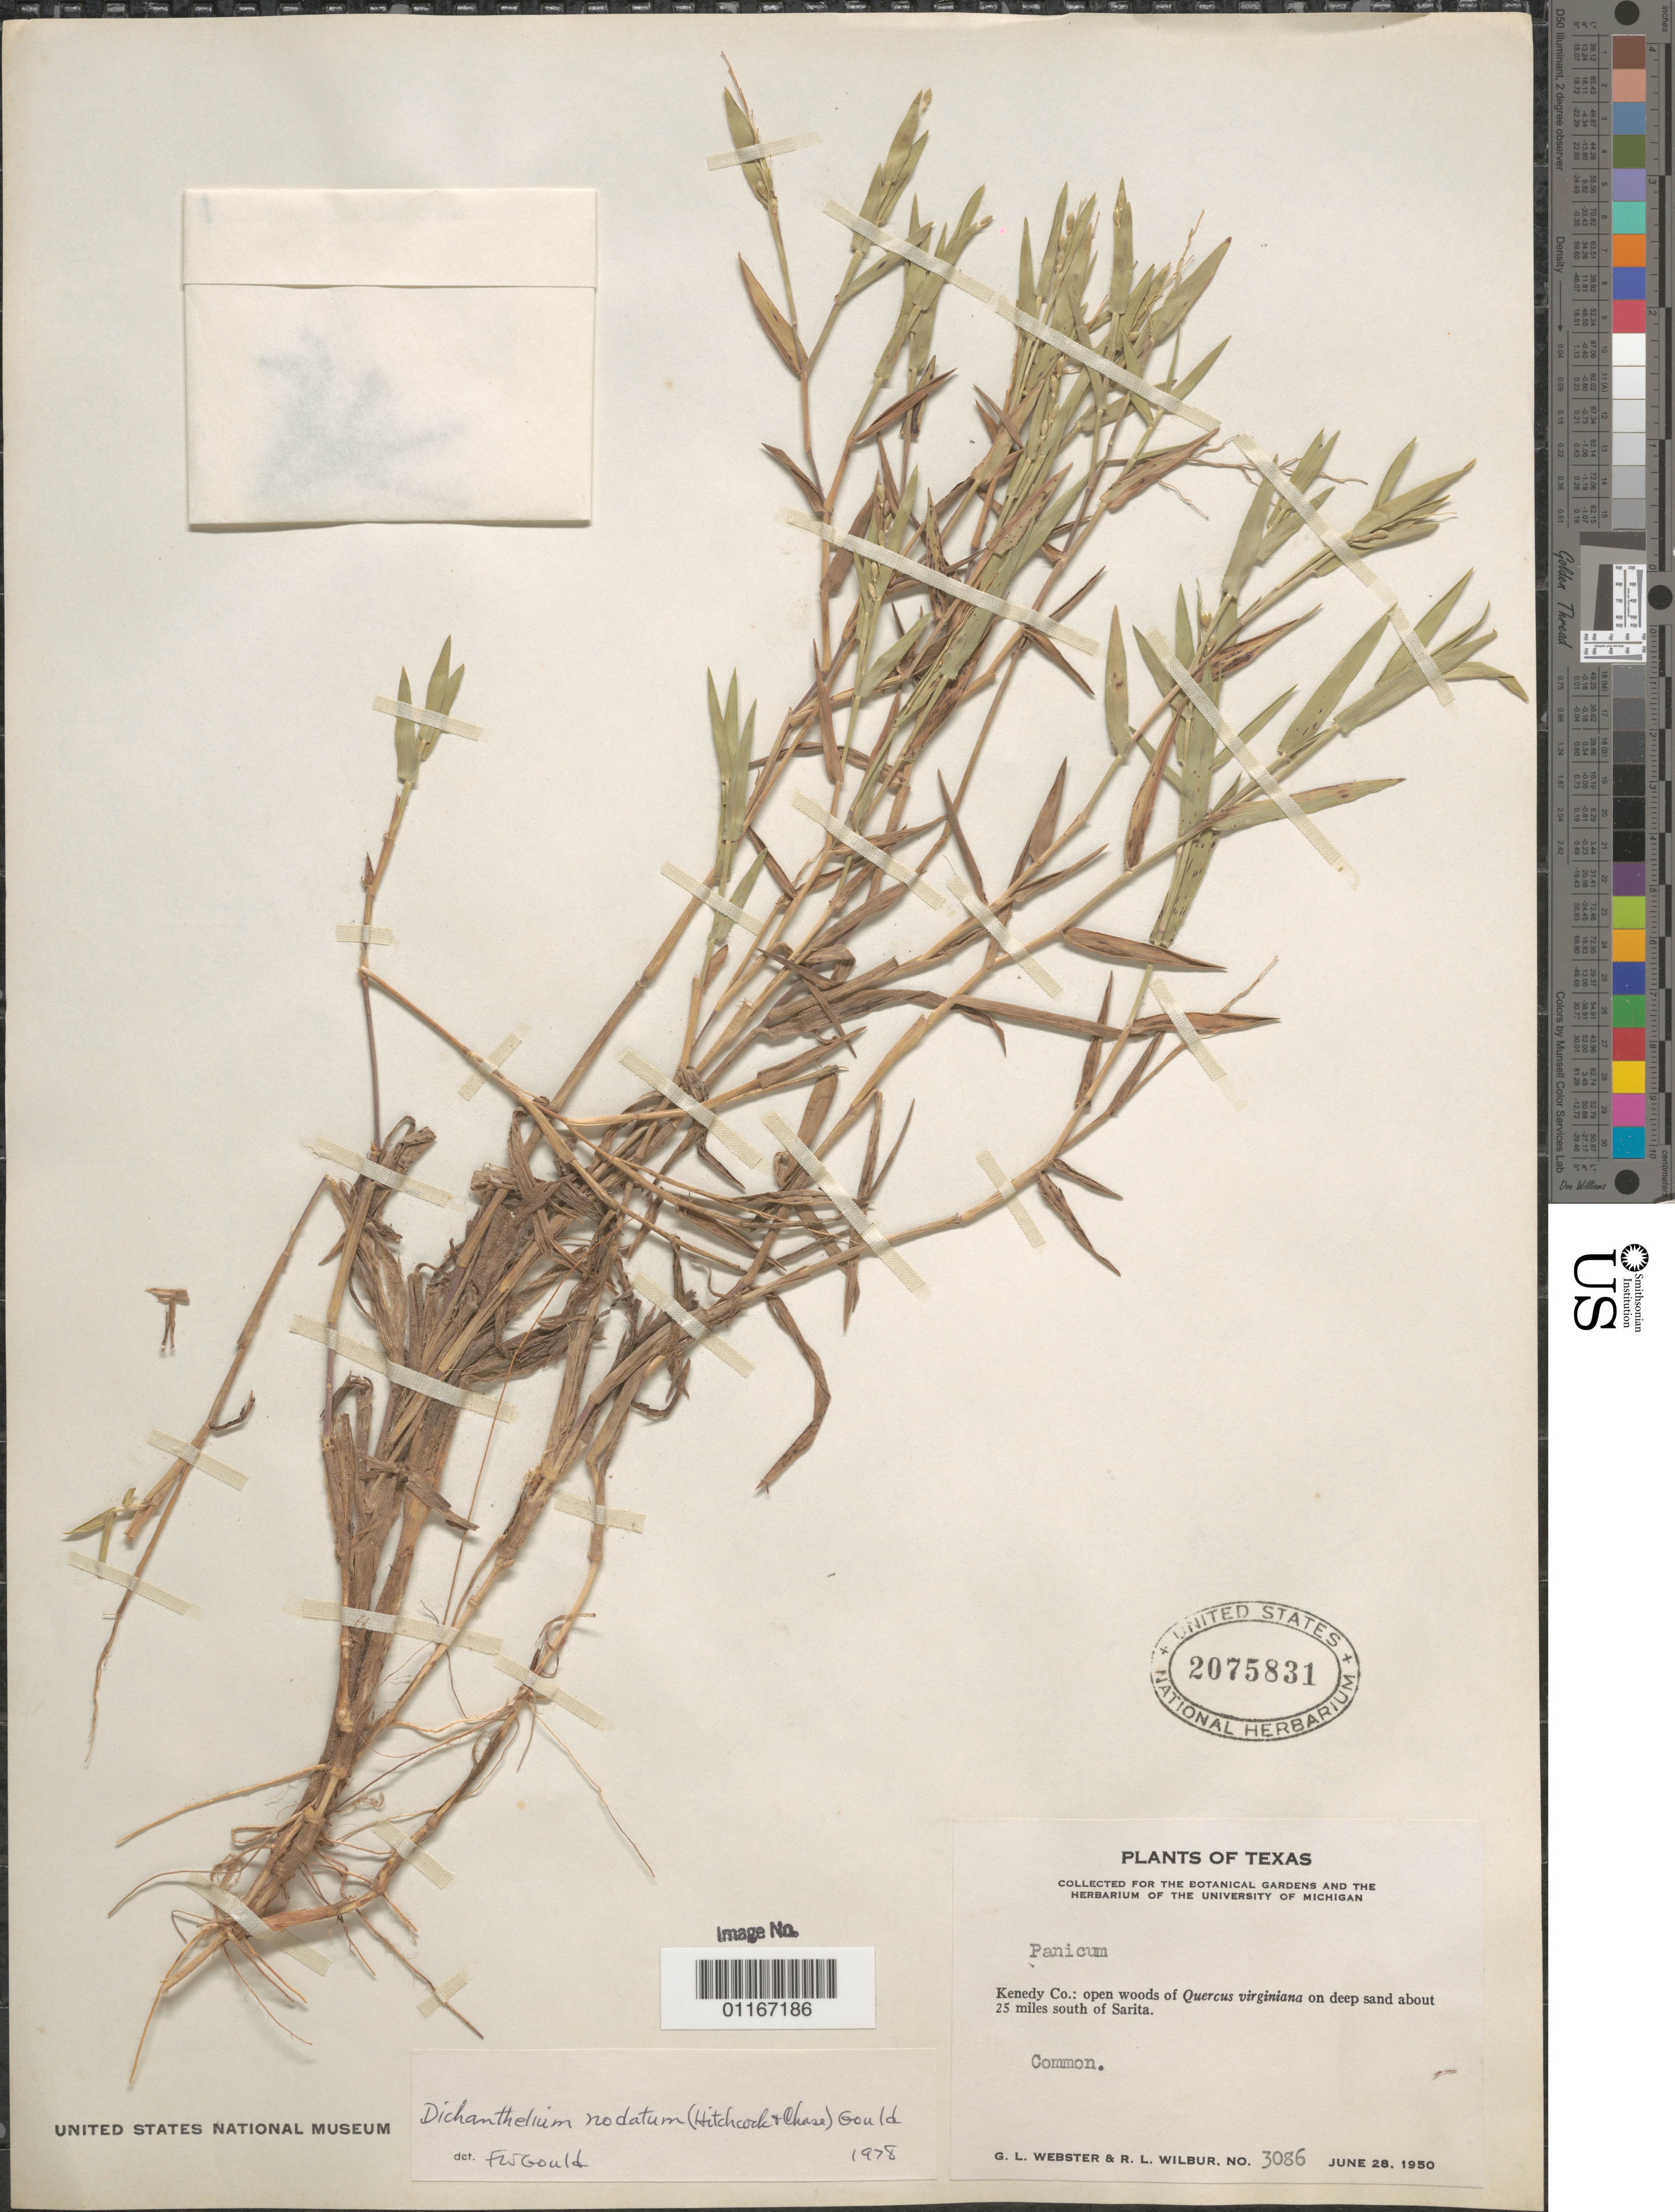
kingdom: Plantae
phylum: Tracheophyta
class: Liliopsida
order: Poales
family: Poaceae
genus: Dichanthelium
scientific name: Dichanthelium nodatum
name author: (Hitchc. & Chase) Gould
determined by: Gould, F. W.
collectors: G. L. Webster & R. L. Wilbur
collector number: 3086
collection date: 1950-06-28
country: United States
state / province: Texas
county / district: Kenedy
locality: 25 miles south of Sarita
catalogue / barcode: US 2075831